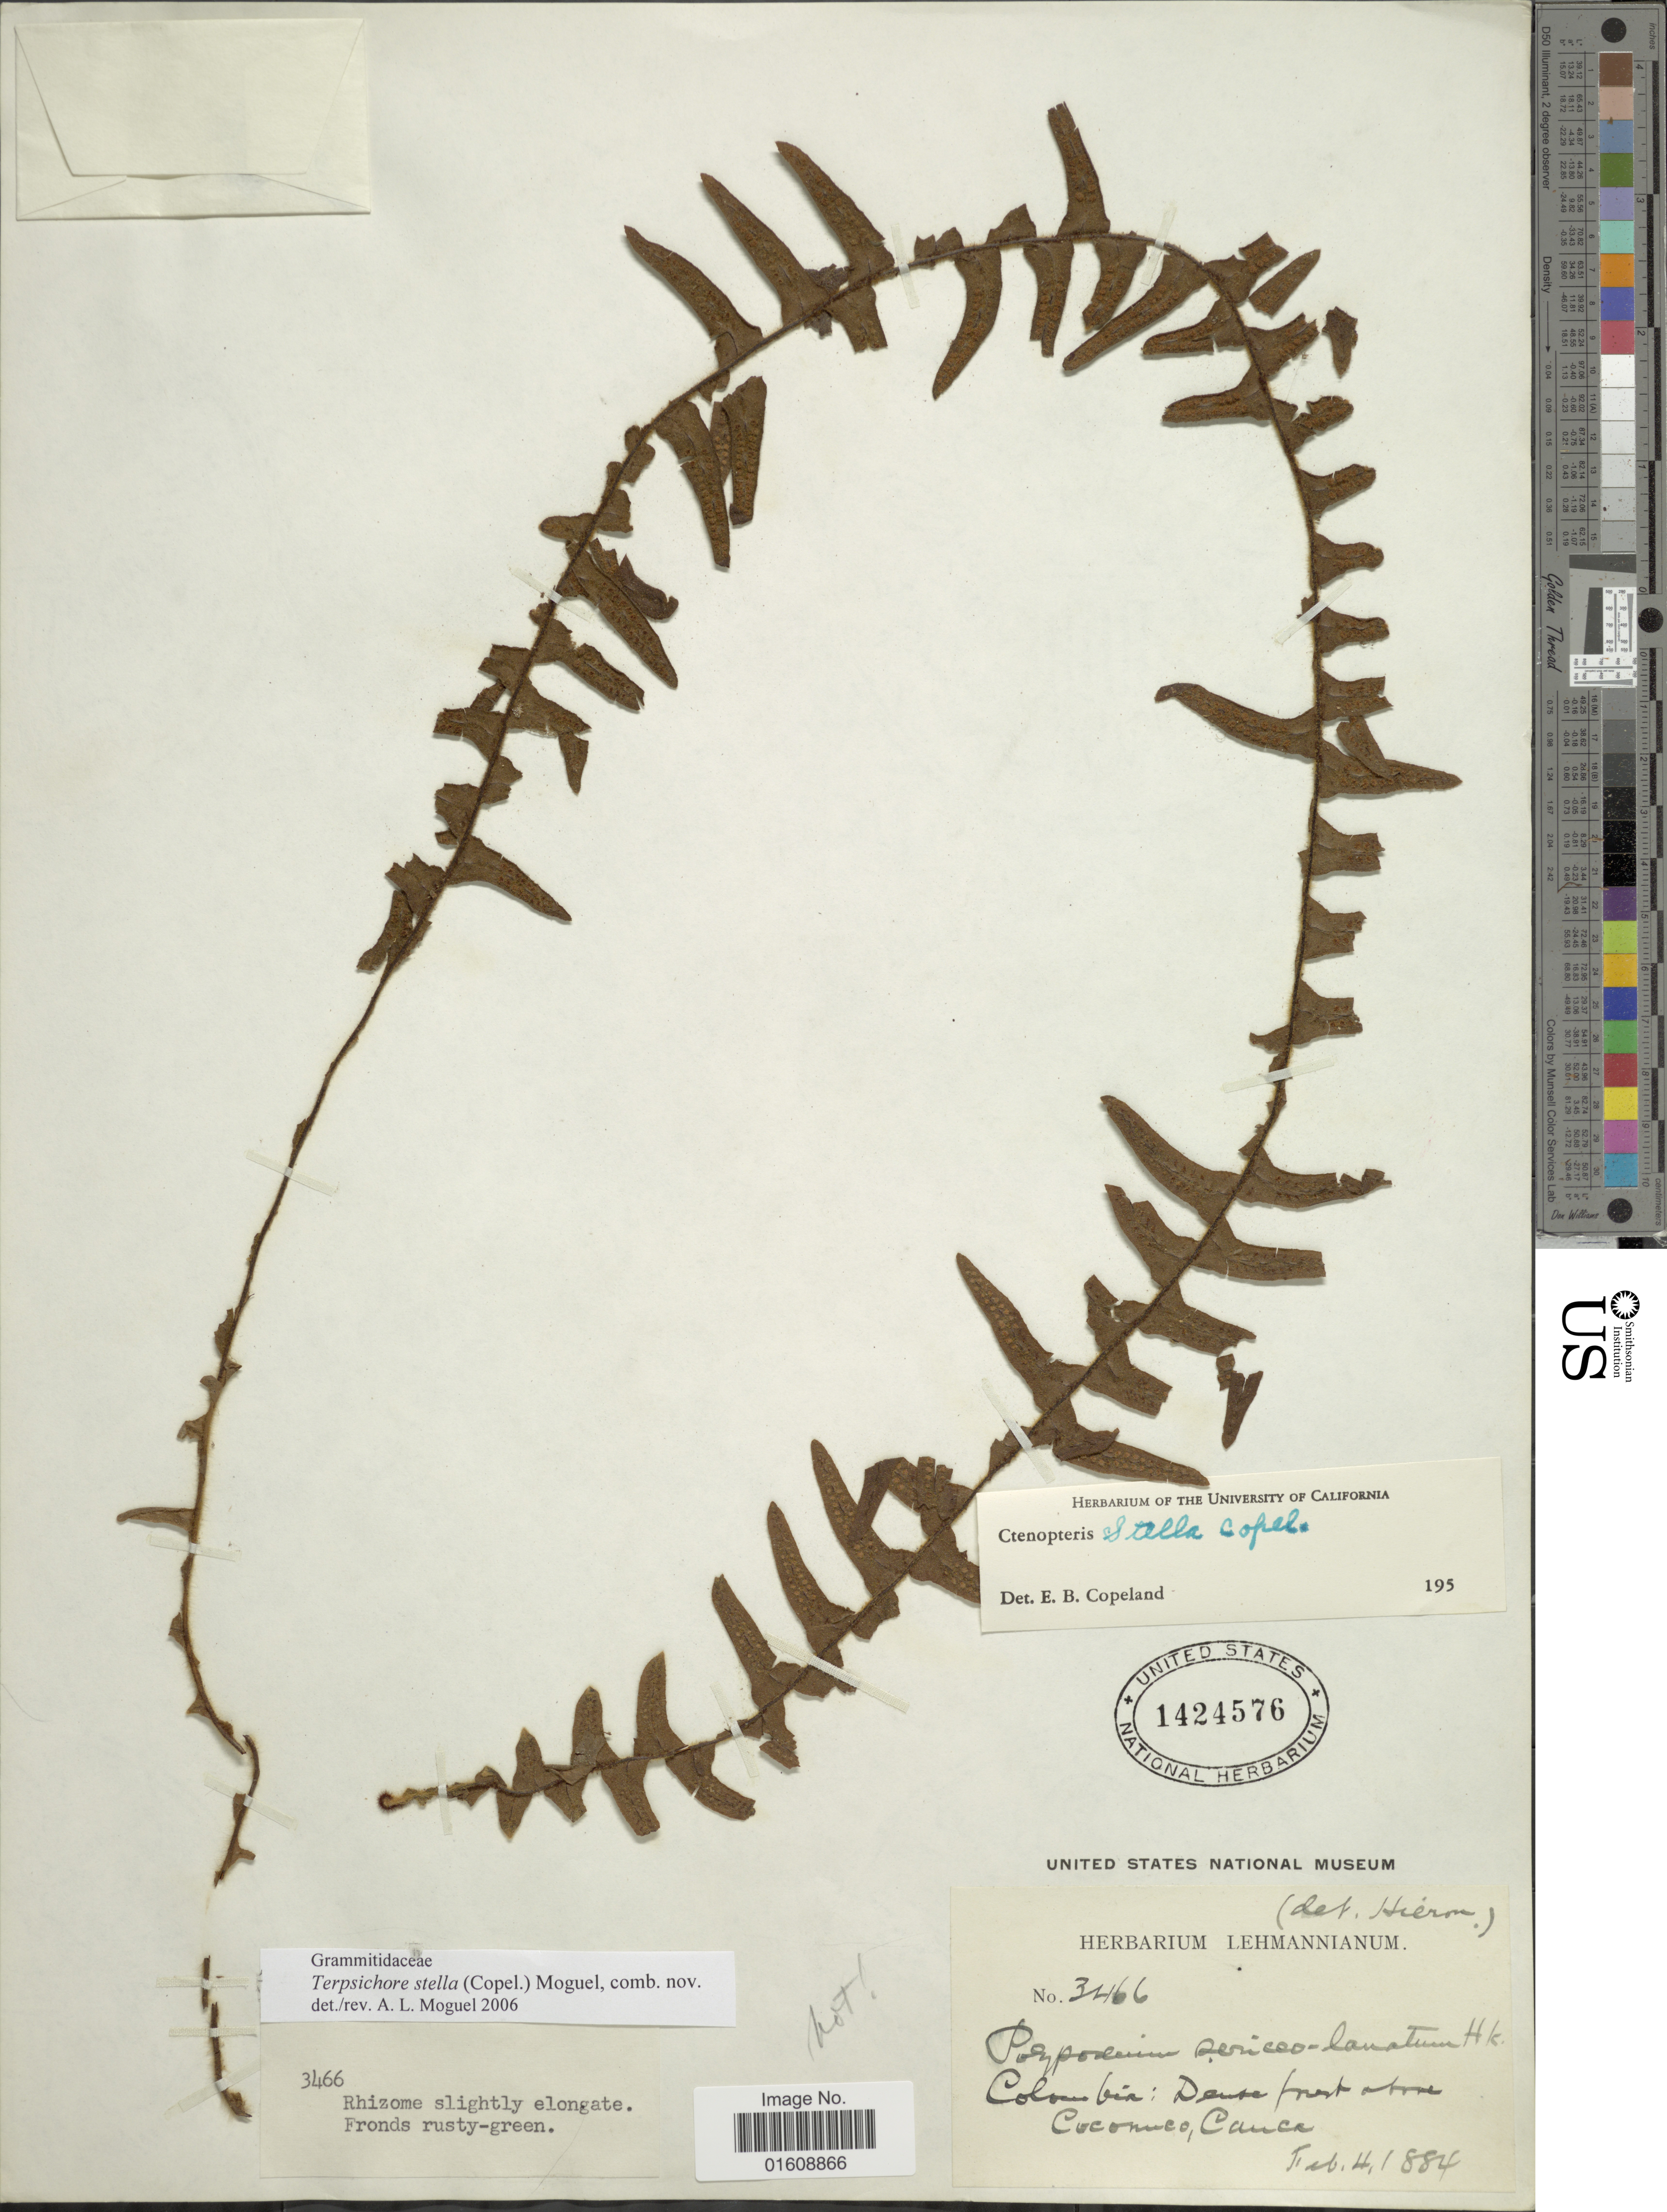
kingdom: Plantae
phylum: Tracheophyta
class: Polypodiopsida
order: Polypodiales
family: Polypodiaceae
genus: Alansmia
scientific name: Alansmia stella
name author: (Copel.) Moguel & M. Kessler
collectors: ex herb. Lehmannianum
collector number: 3466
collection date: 1884-02-04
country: Colombia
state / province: Cauca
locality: Dense forest above Coconuco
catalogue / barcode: US 1424576